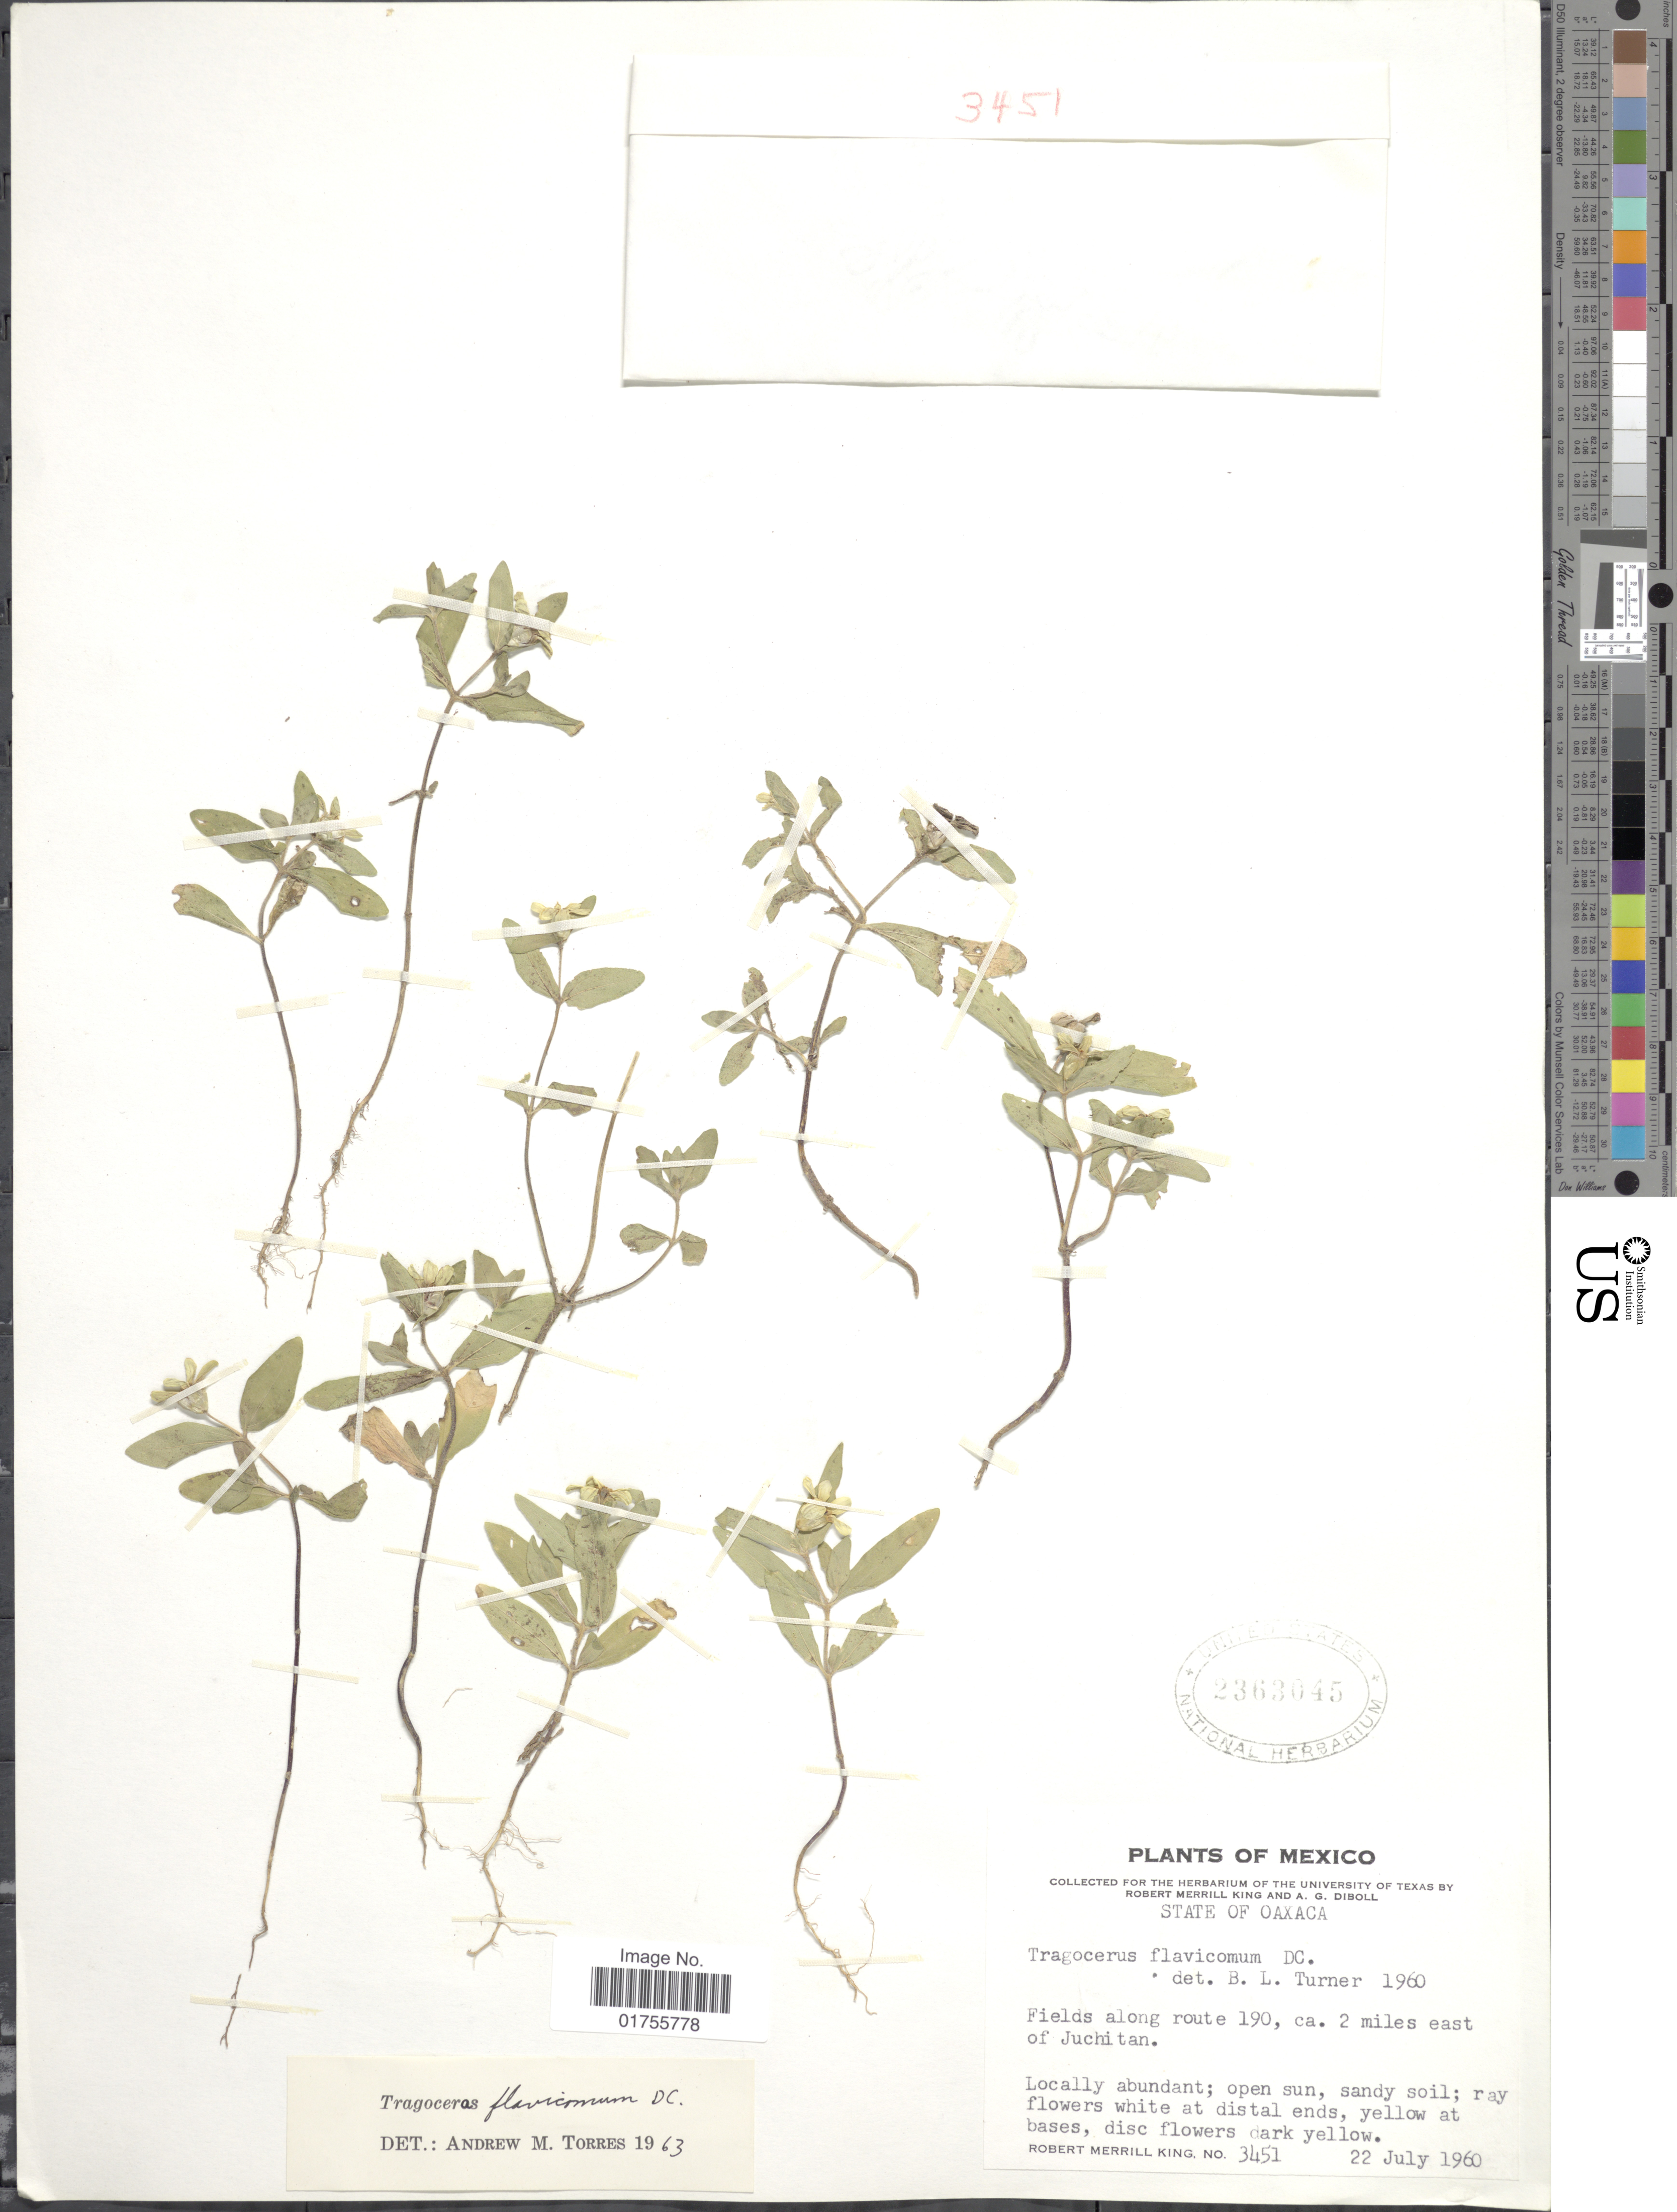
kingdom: Plantae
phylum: Tracheophyta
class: Magnoliopsida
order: Asterales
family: Asteraceae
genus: Tragoceros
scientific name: Tragoceros flavicomum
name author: DC.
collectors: R. M. King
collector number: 3451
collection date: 1960-07-22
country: Mexico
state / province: Oaxaca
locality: Fields along route 190, ca. 2 miles east of Juchitan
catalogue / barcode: US 2363045